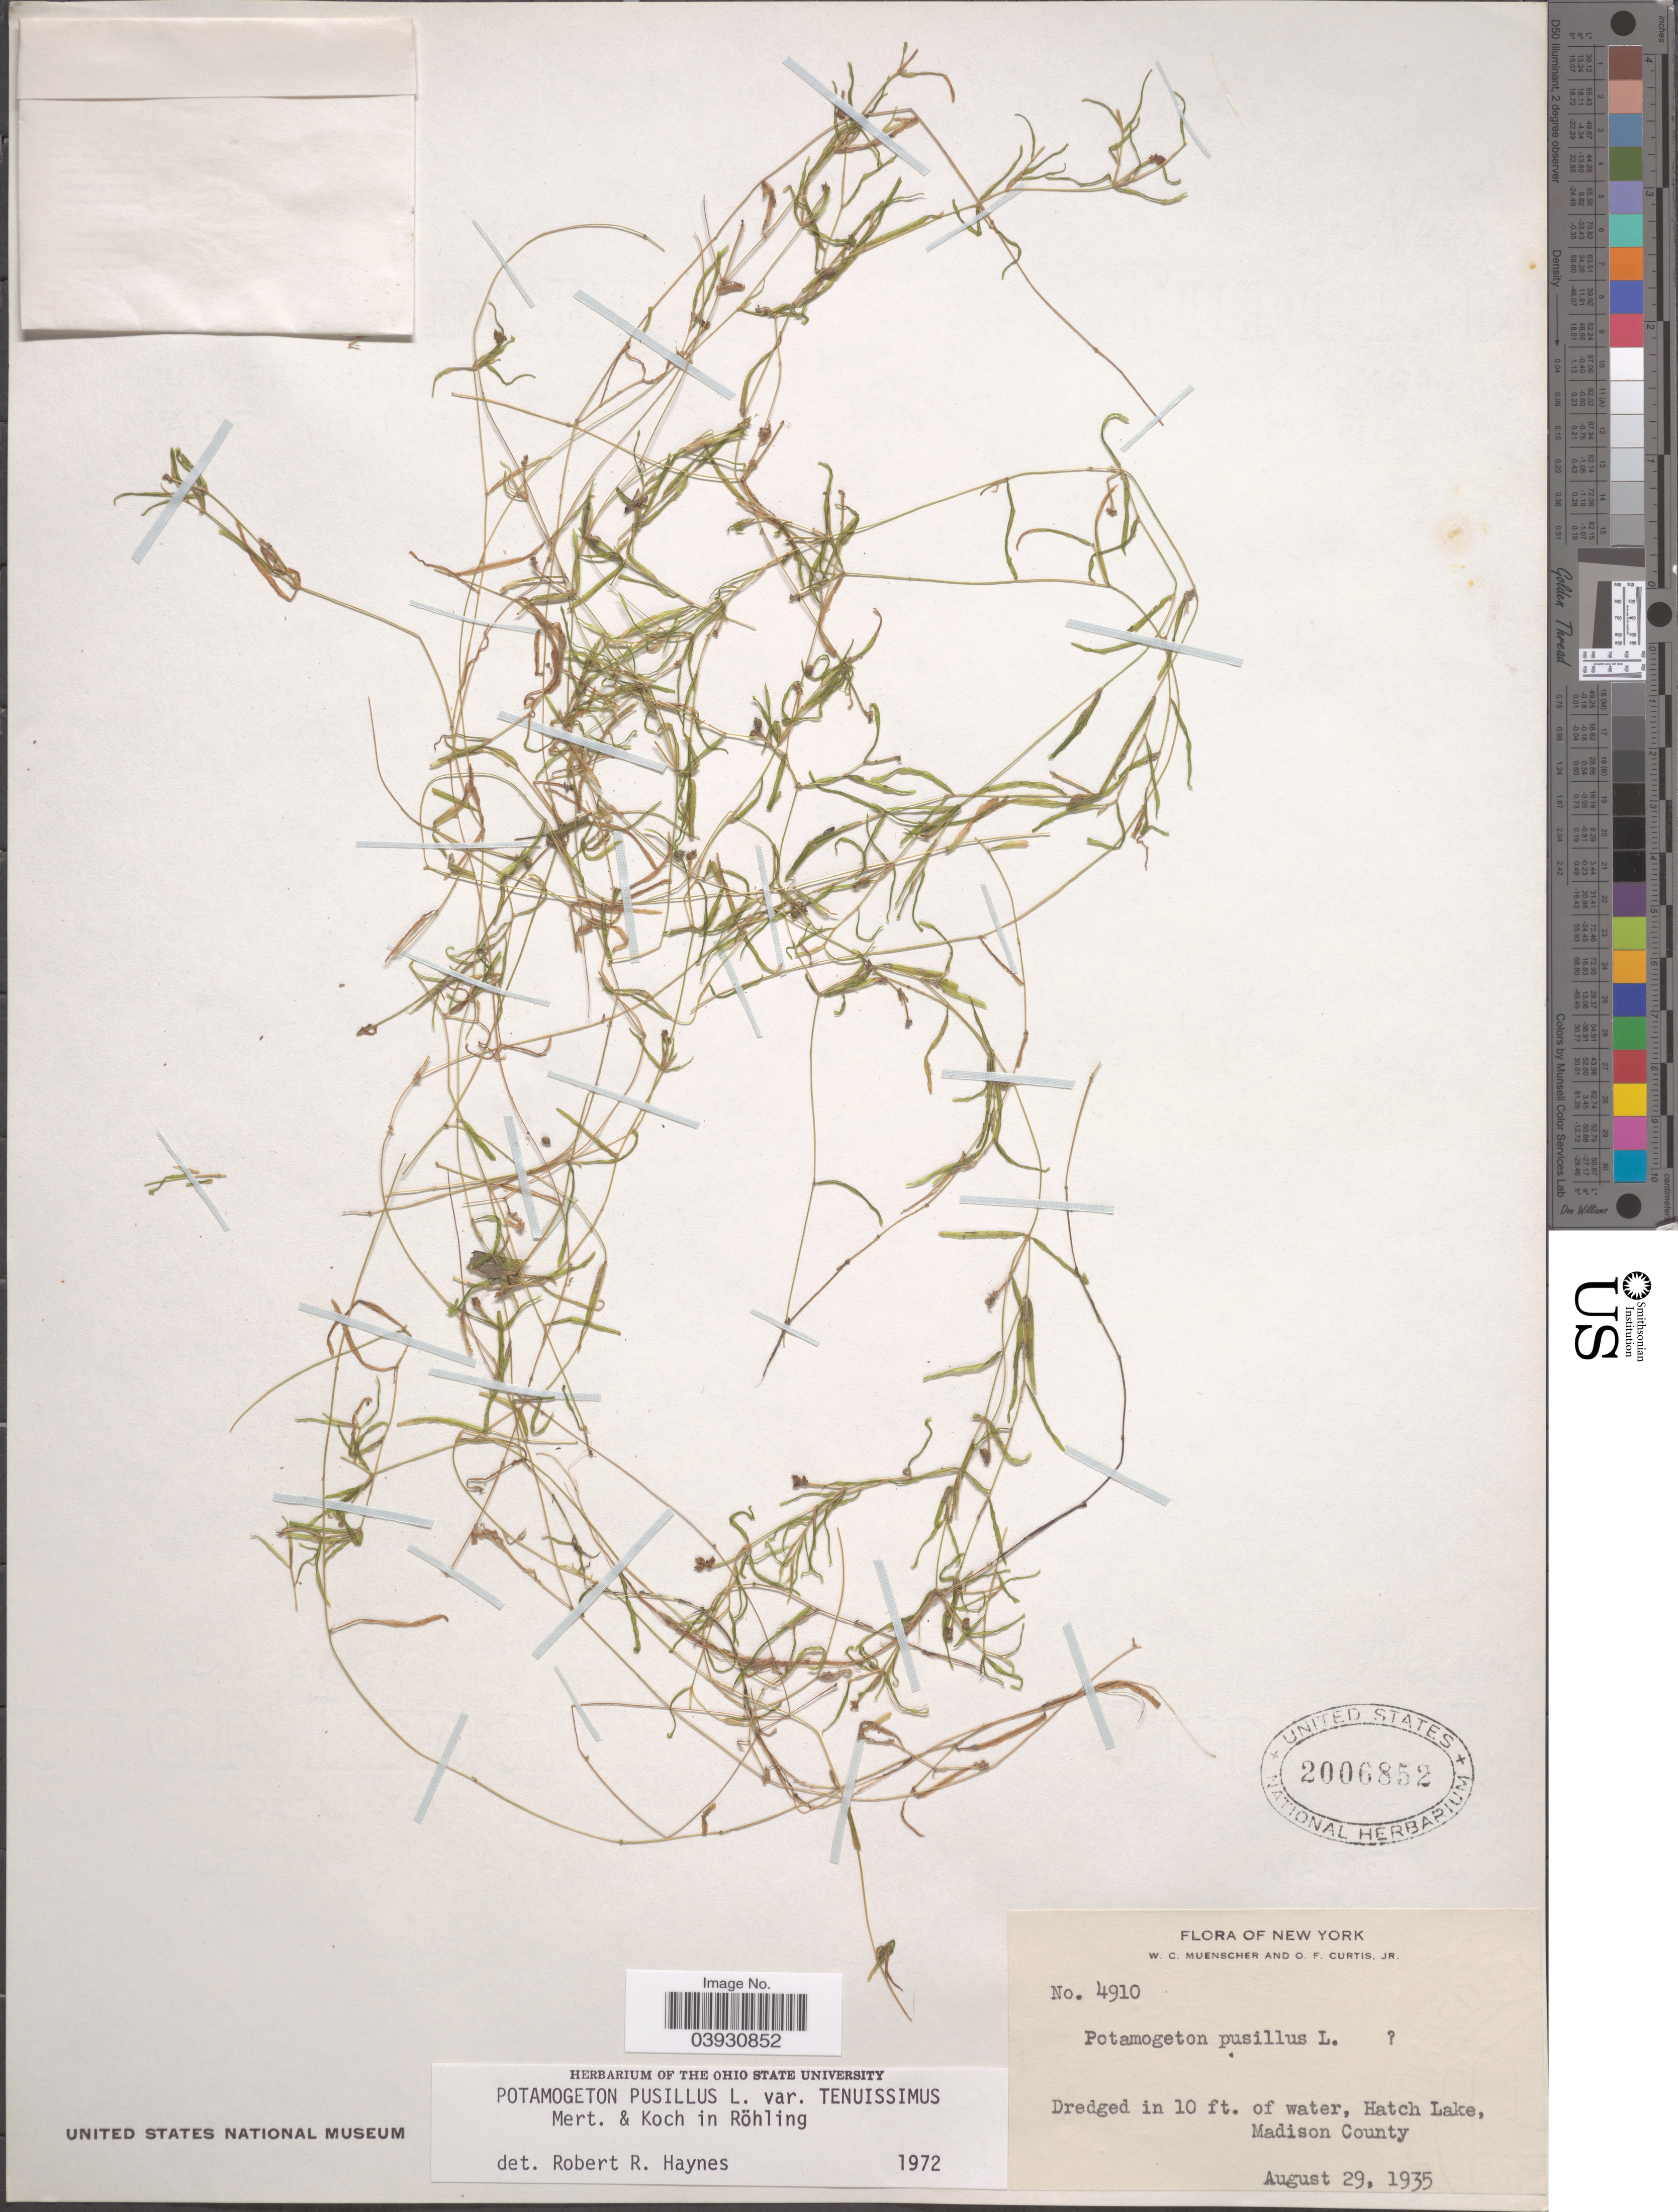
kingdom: Plantae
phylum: Tracheophyta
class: Liliopsida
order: Alismatales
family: Potamogetonaceae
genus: Potamogeton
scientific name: Potamogeton pusillus subsp. tenuissimus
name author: Mert. & W.D.J. Koch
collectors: W. Muenscher & O. Curtis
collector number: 4910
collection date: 1935-08-29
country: United States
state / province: New York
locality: Hatch Lake, Madison County.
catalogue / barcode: US 2006852